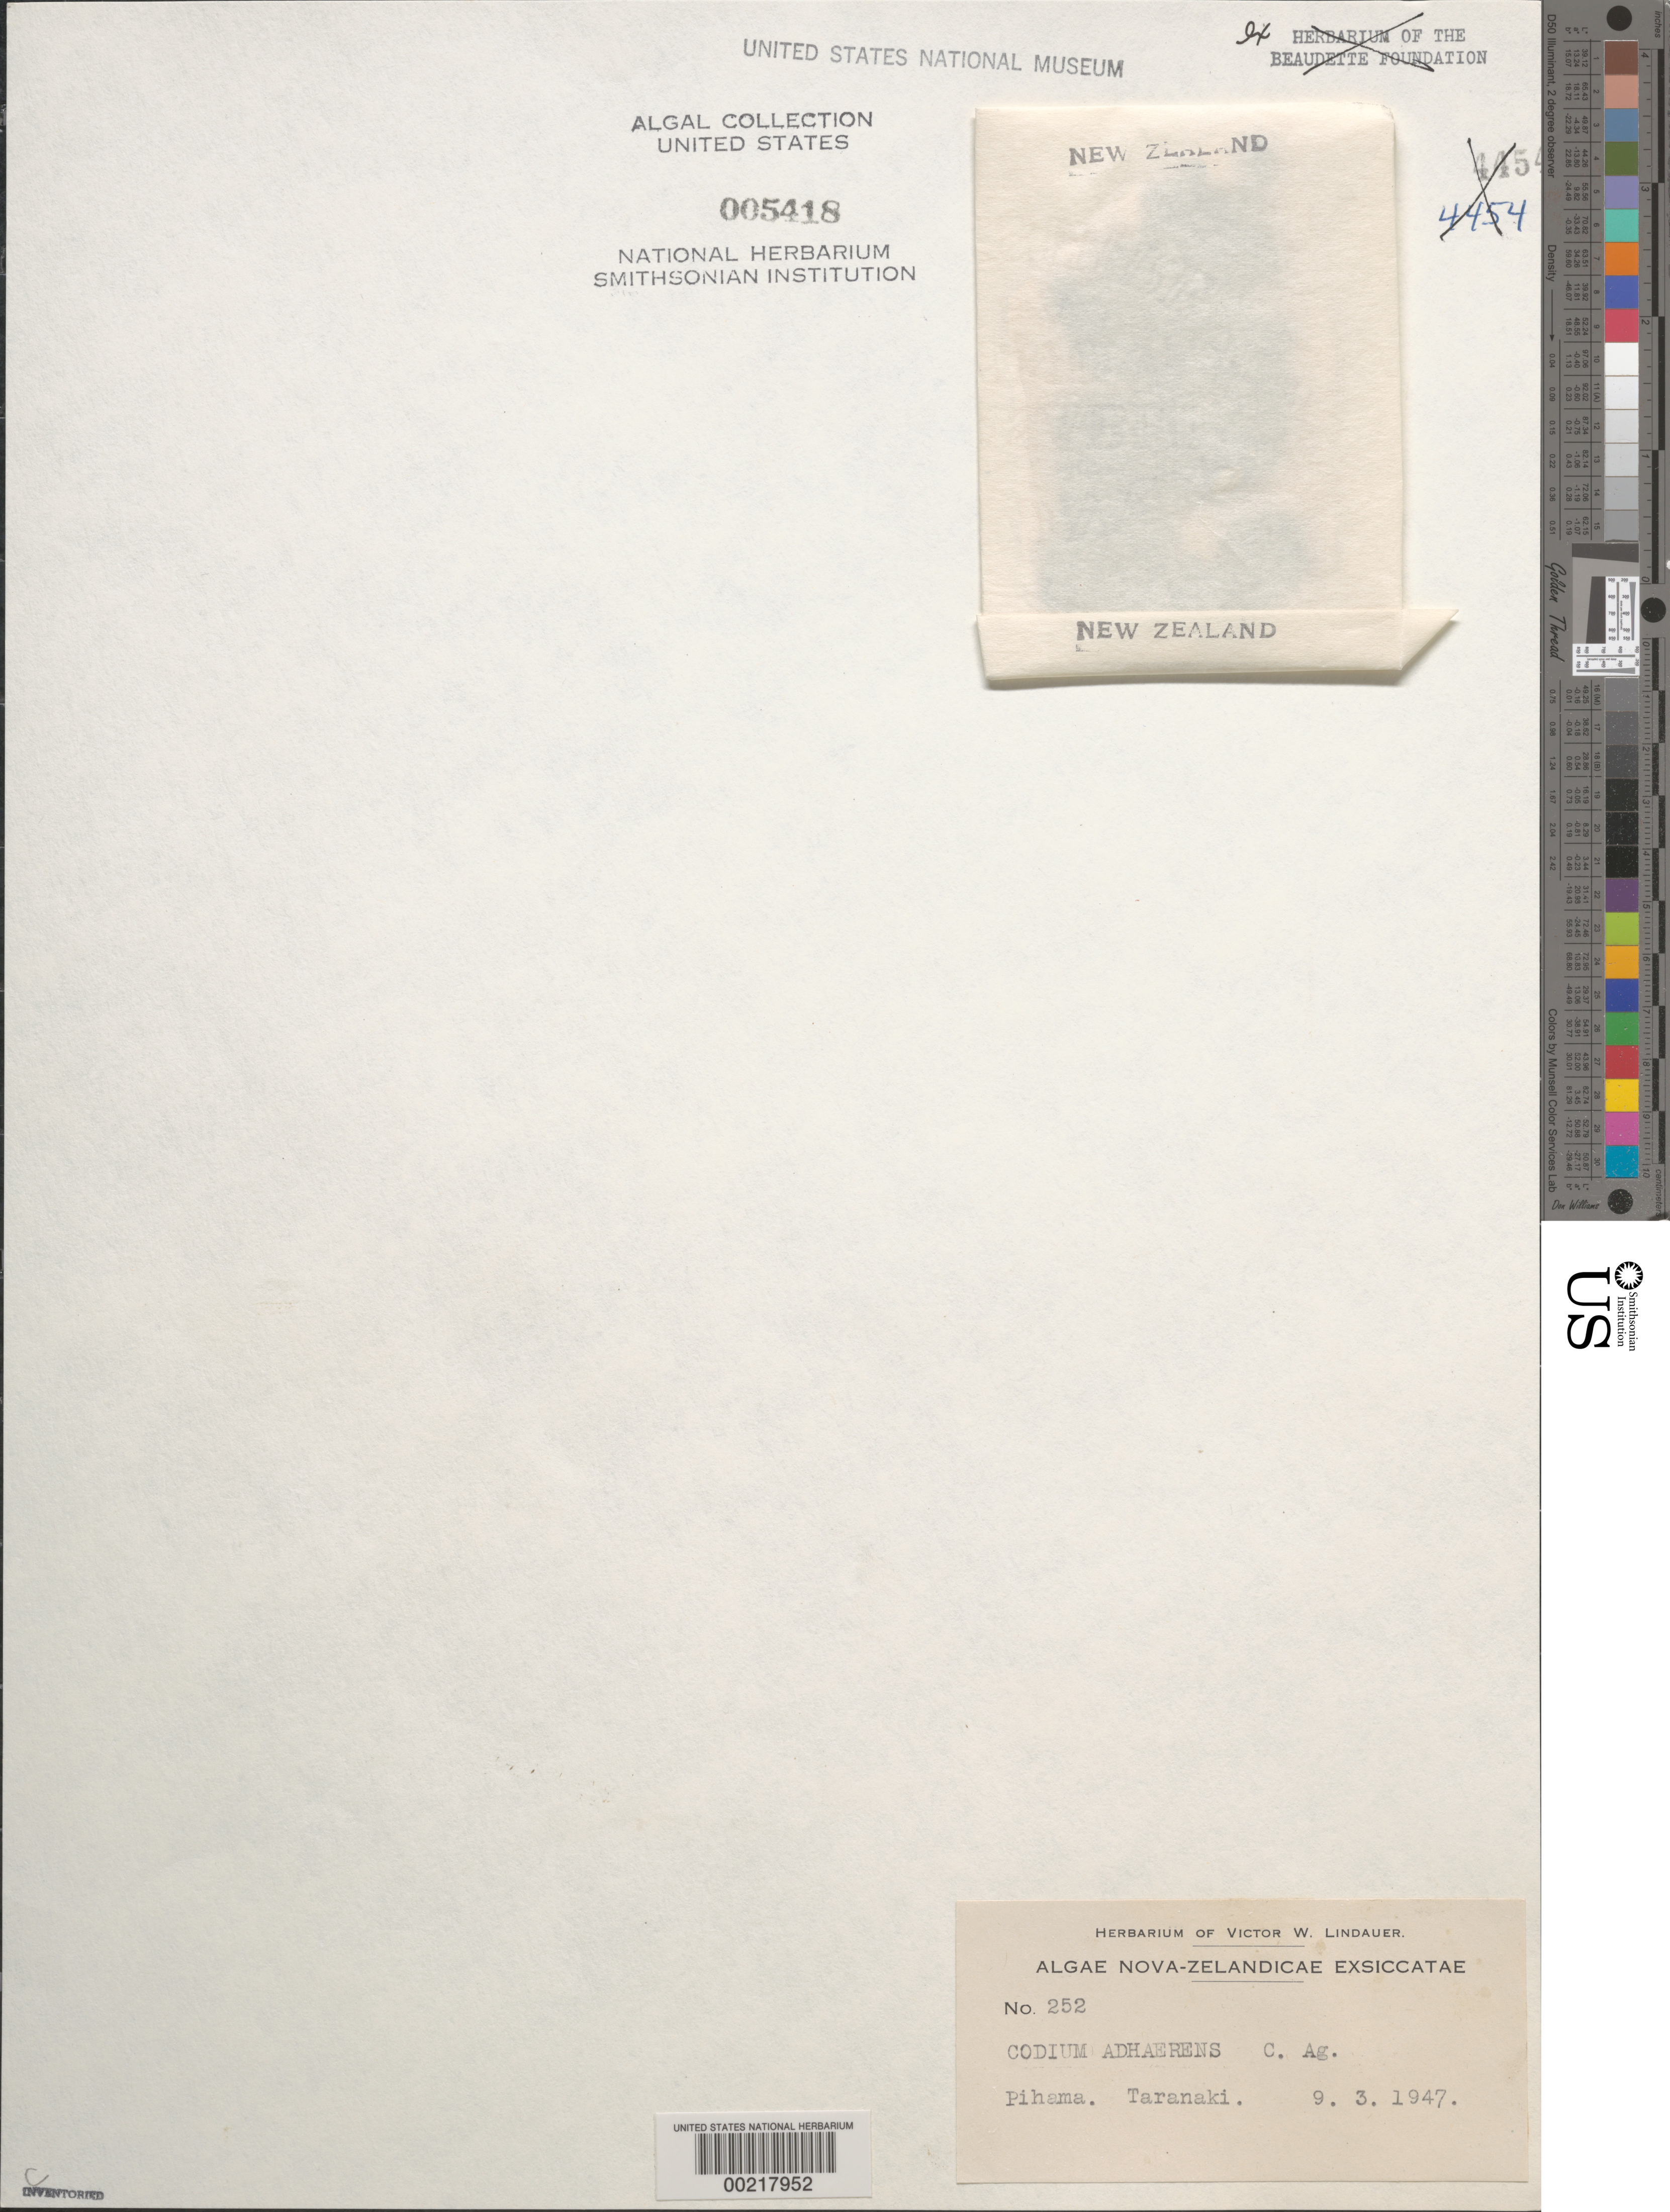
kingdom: Plantae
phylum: Chlorophyta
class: Ulvophyceae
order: Bryopsidales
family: Codiaceae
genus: Codium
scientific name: Codium adhaerens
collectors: V. Lindauer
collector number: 252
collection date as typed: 09 Mar 1947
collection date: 1947-03-09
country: New Zealand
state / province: Taranaki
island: North Island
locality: Pihama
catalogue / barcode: US 5418